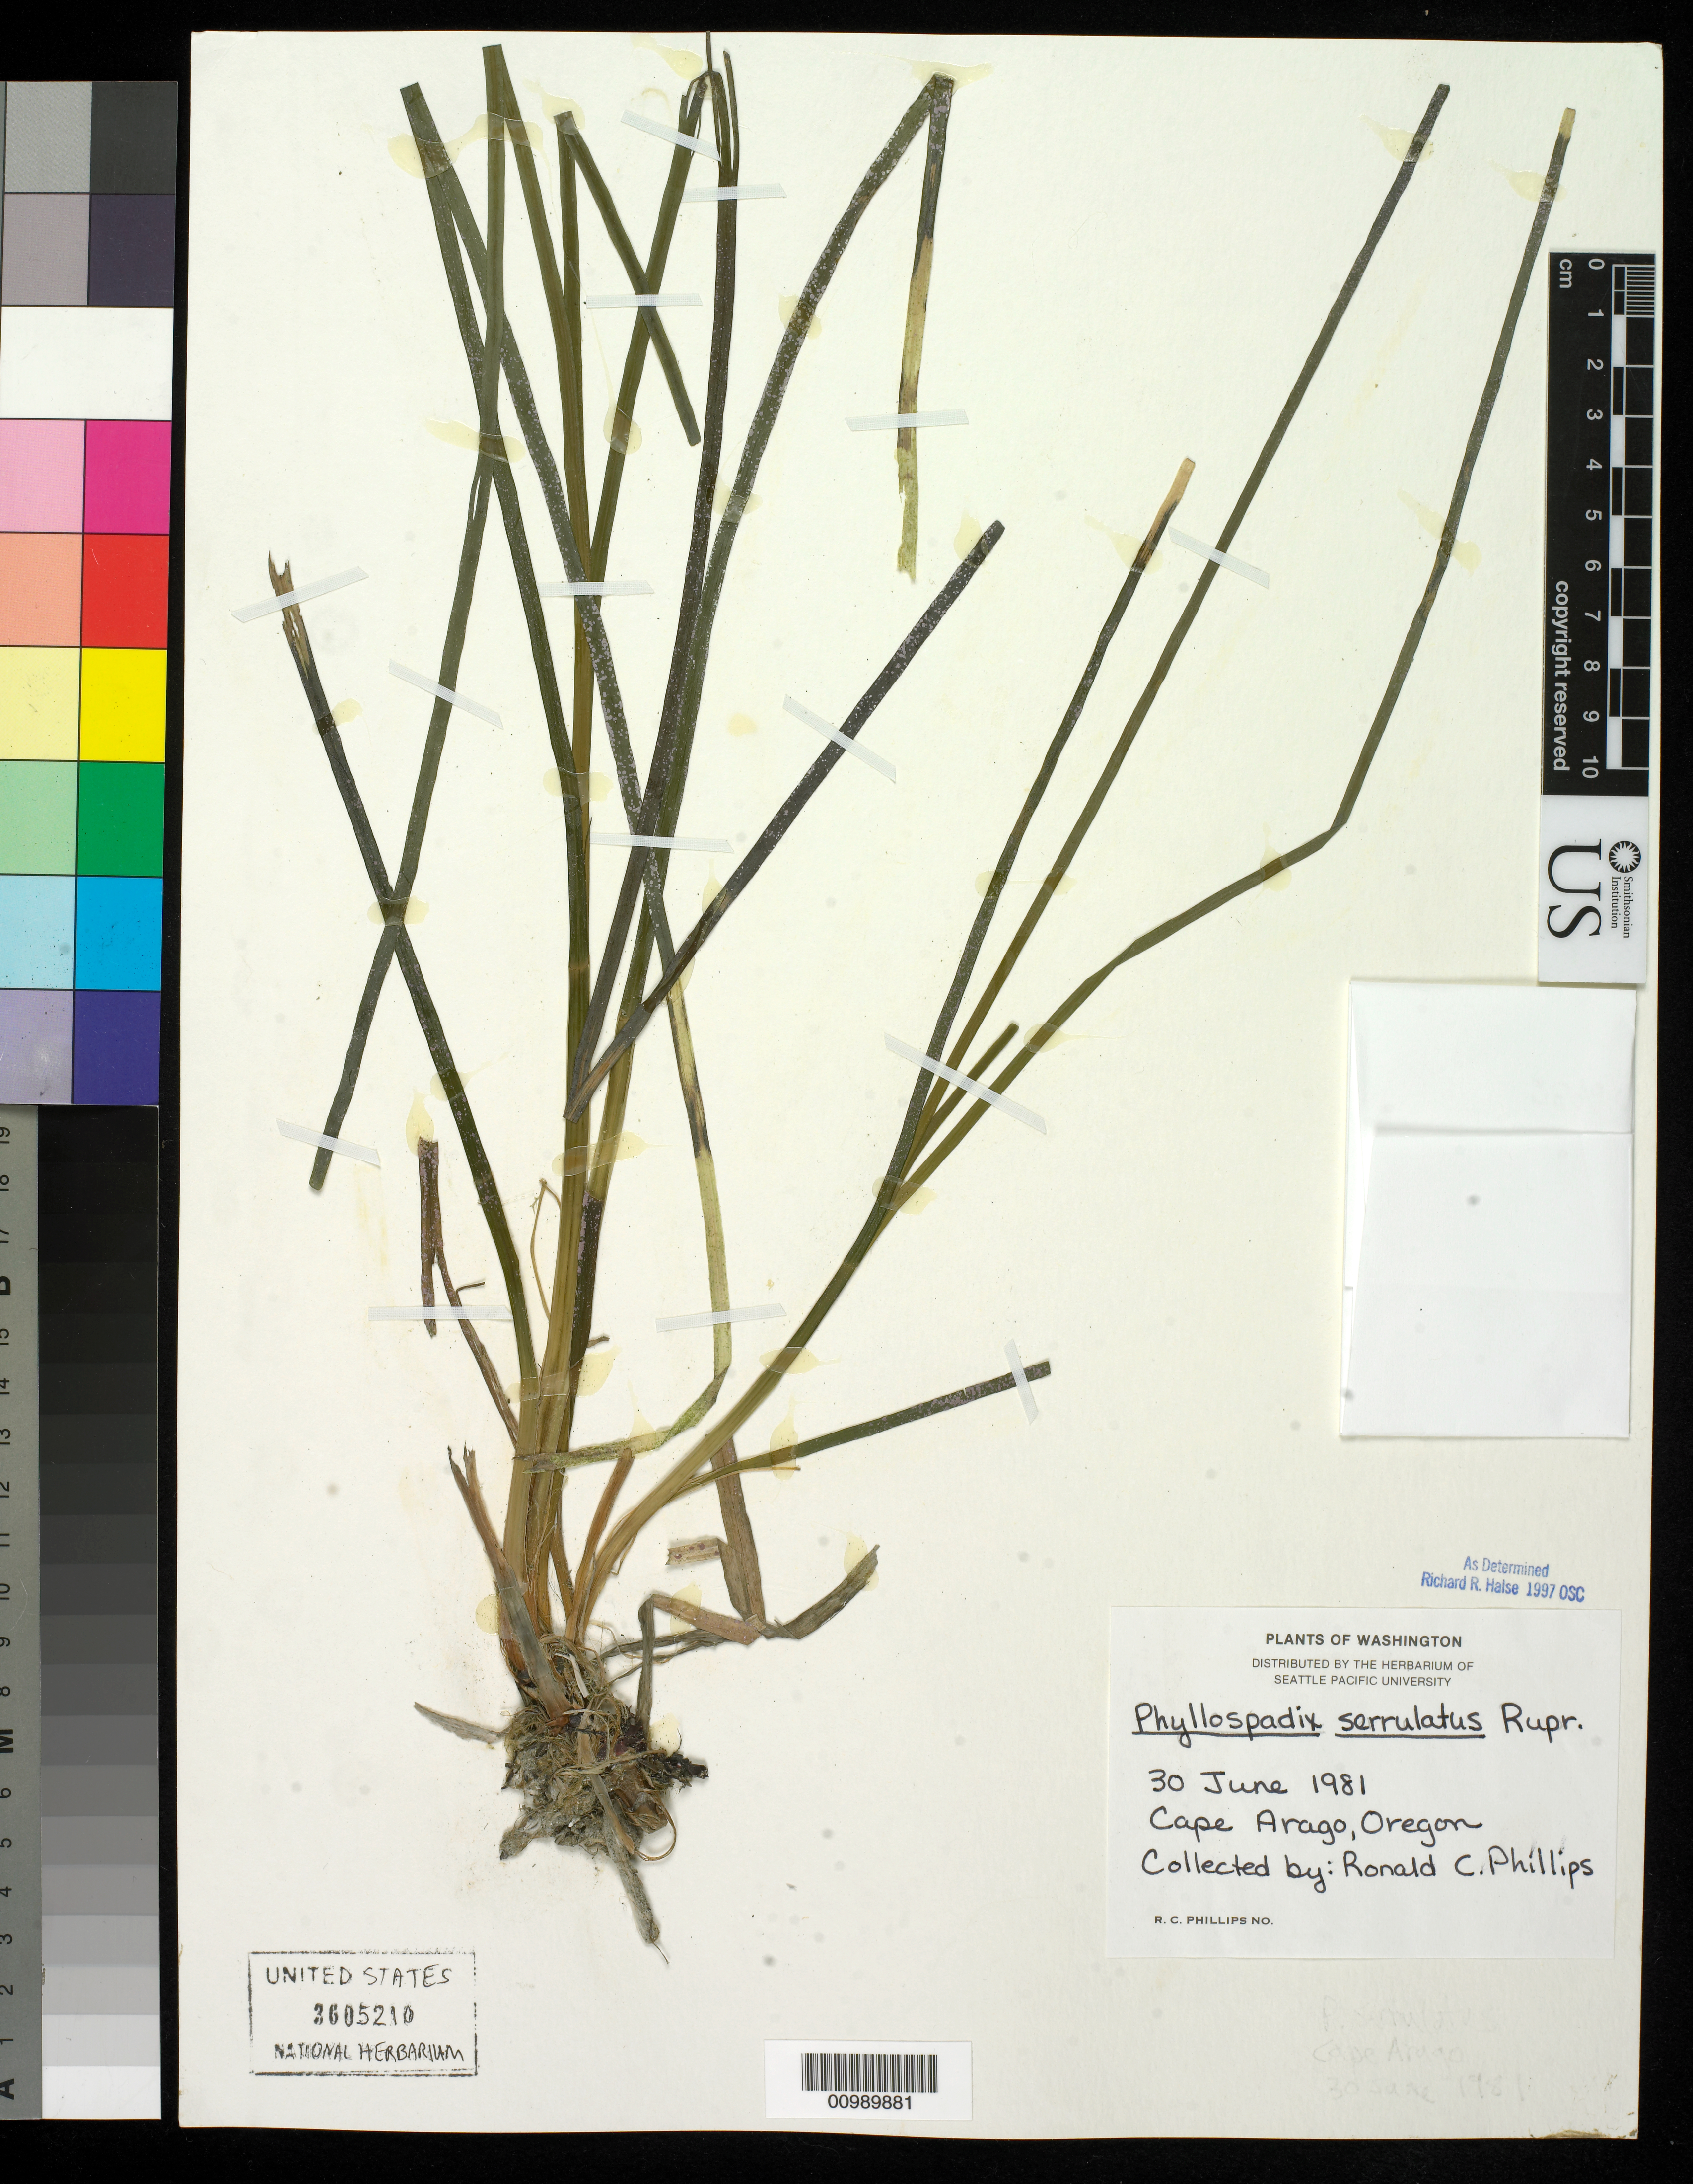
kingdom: Plantae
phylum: Tracheophyta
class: Liliopsida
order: Alismatales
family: Zosteraceae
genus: Phyllospadix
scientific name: Phyllospadix serrulatus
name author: Rupr.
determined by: Halse, R. R.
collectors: R. C. Phillips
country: United States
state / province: Oregon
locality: Cape Arago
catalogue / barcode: US 3605210